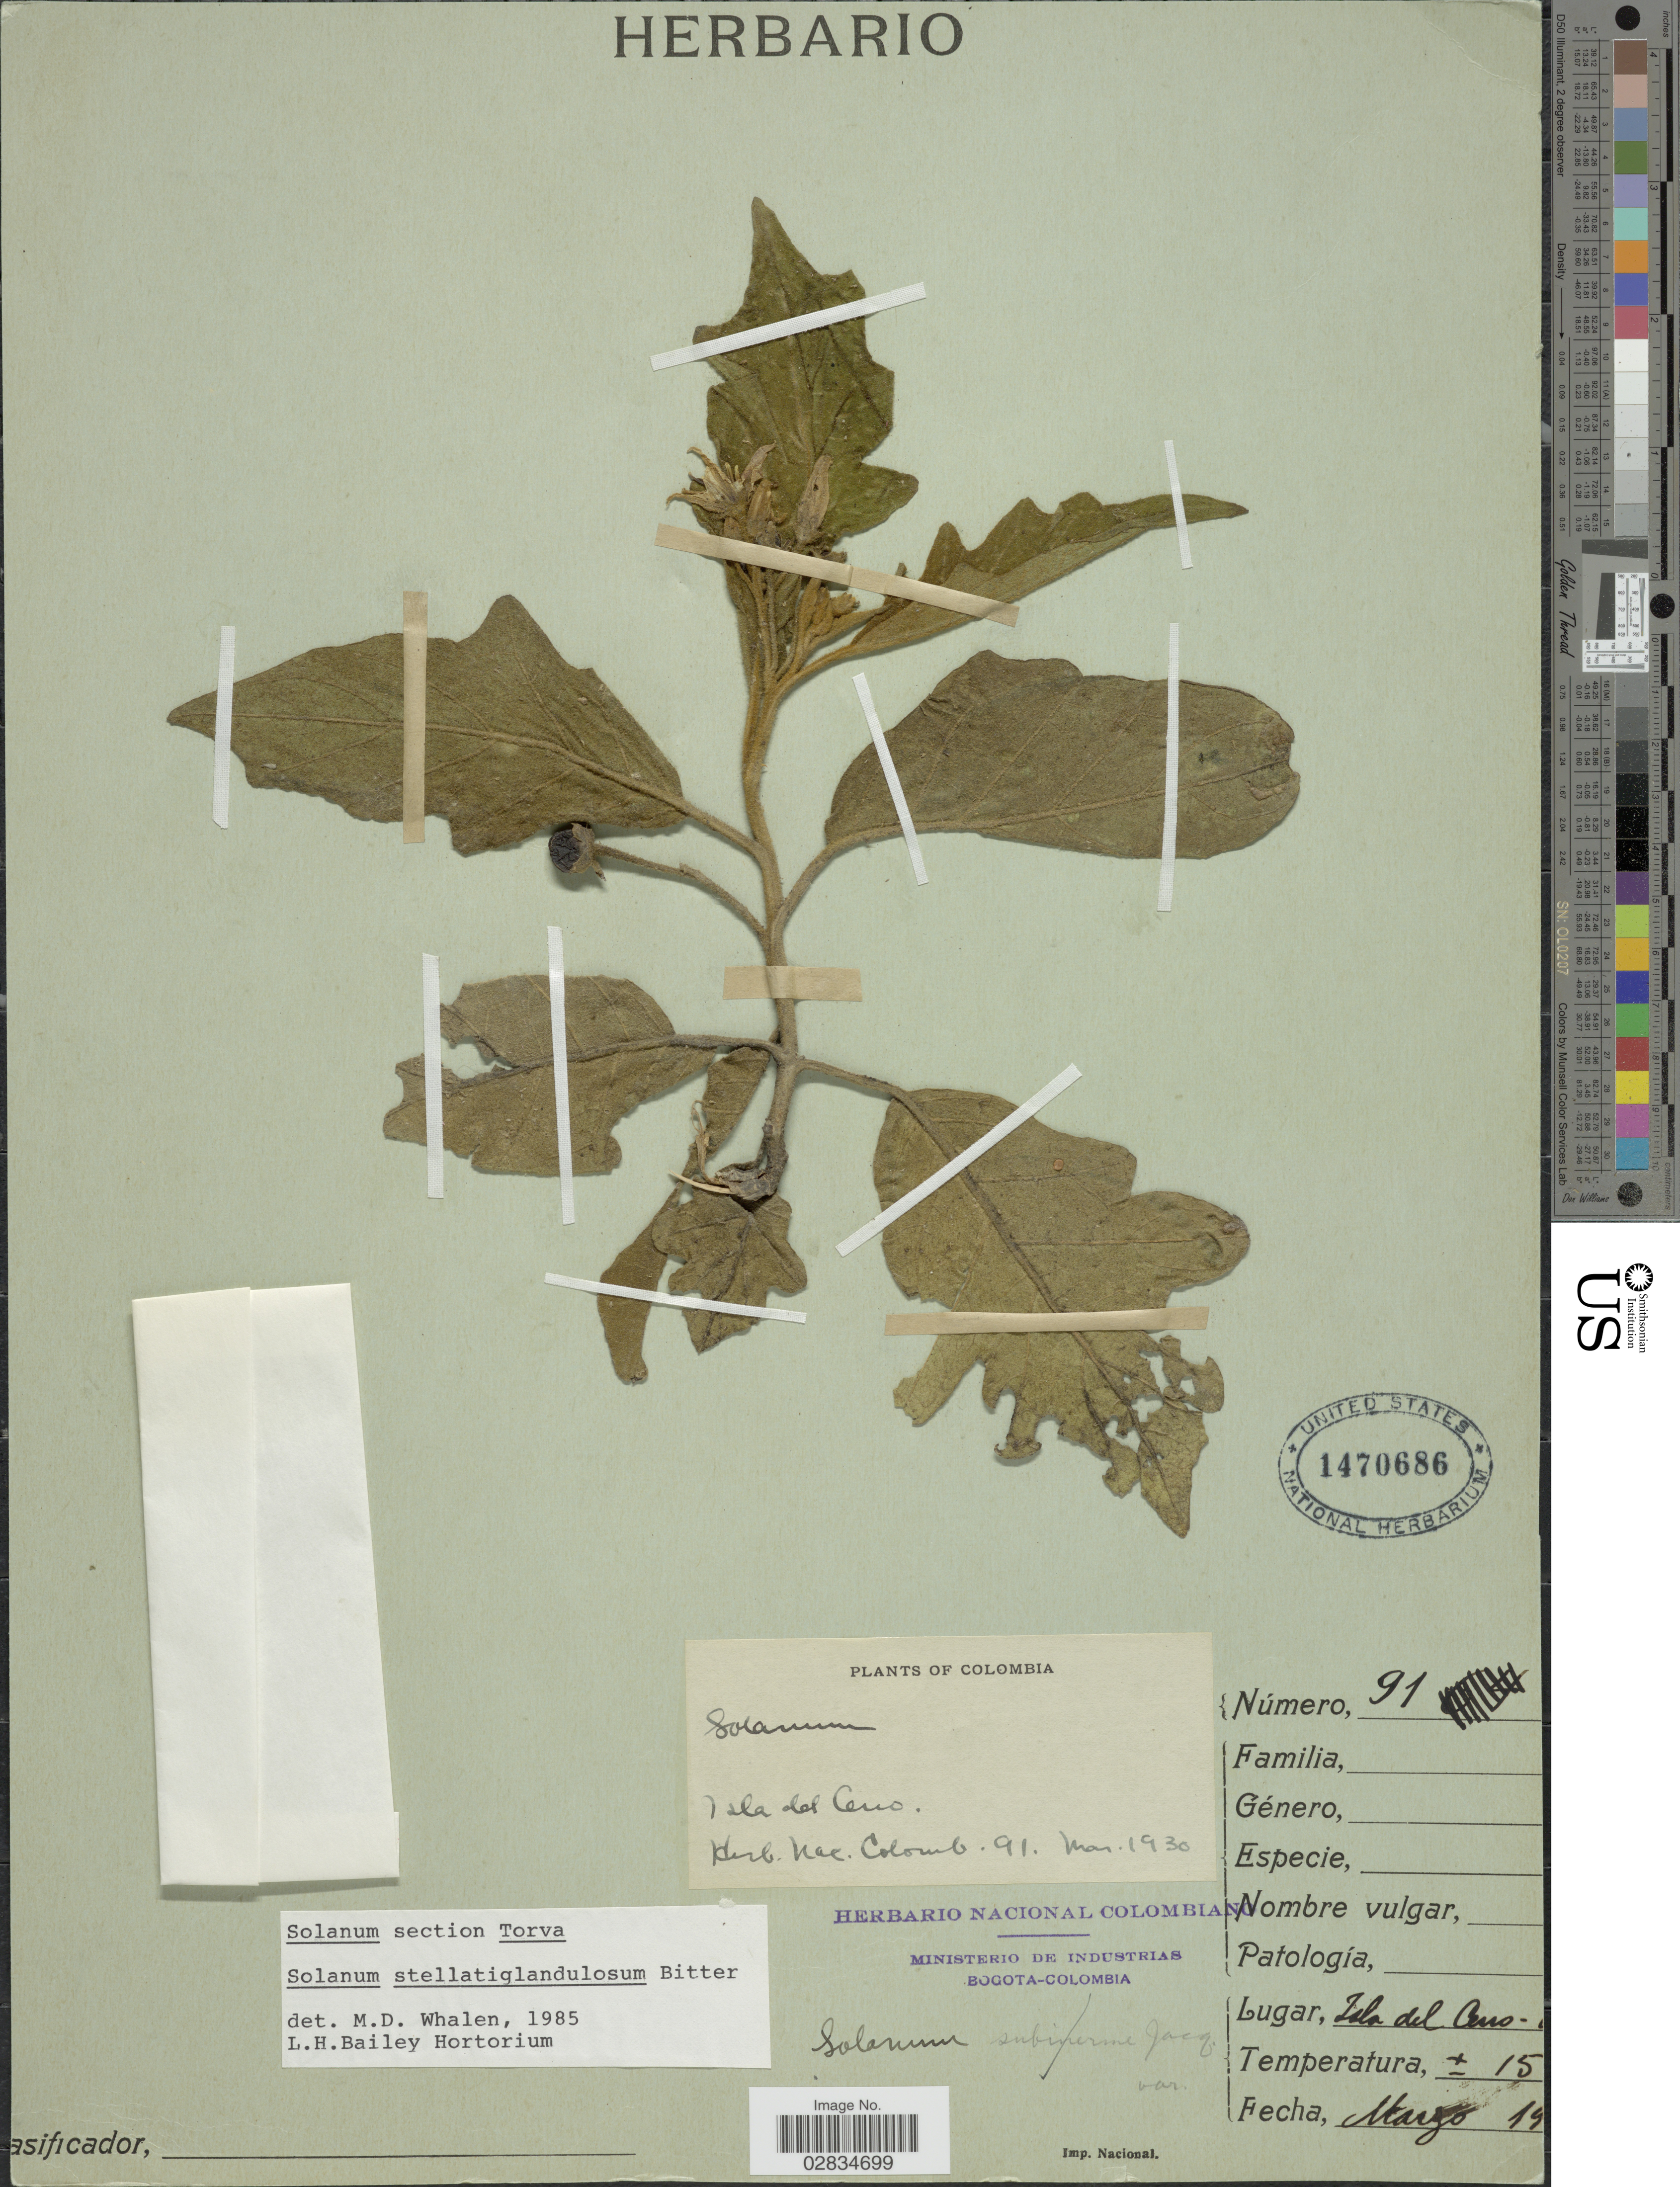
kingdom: Plantae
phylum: Tracheophyta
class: Magnoliopsida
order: Solanales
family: Solanaceae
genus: Solanum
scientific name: Solanum stellatiglandulosum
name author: Bitter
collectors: ex Herb. Nacional de Colombiano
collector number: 91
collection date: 1930-03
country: Colombia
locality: Isla del Ceus [interpreted].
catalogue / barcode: US 1470686